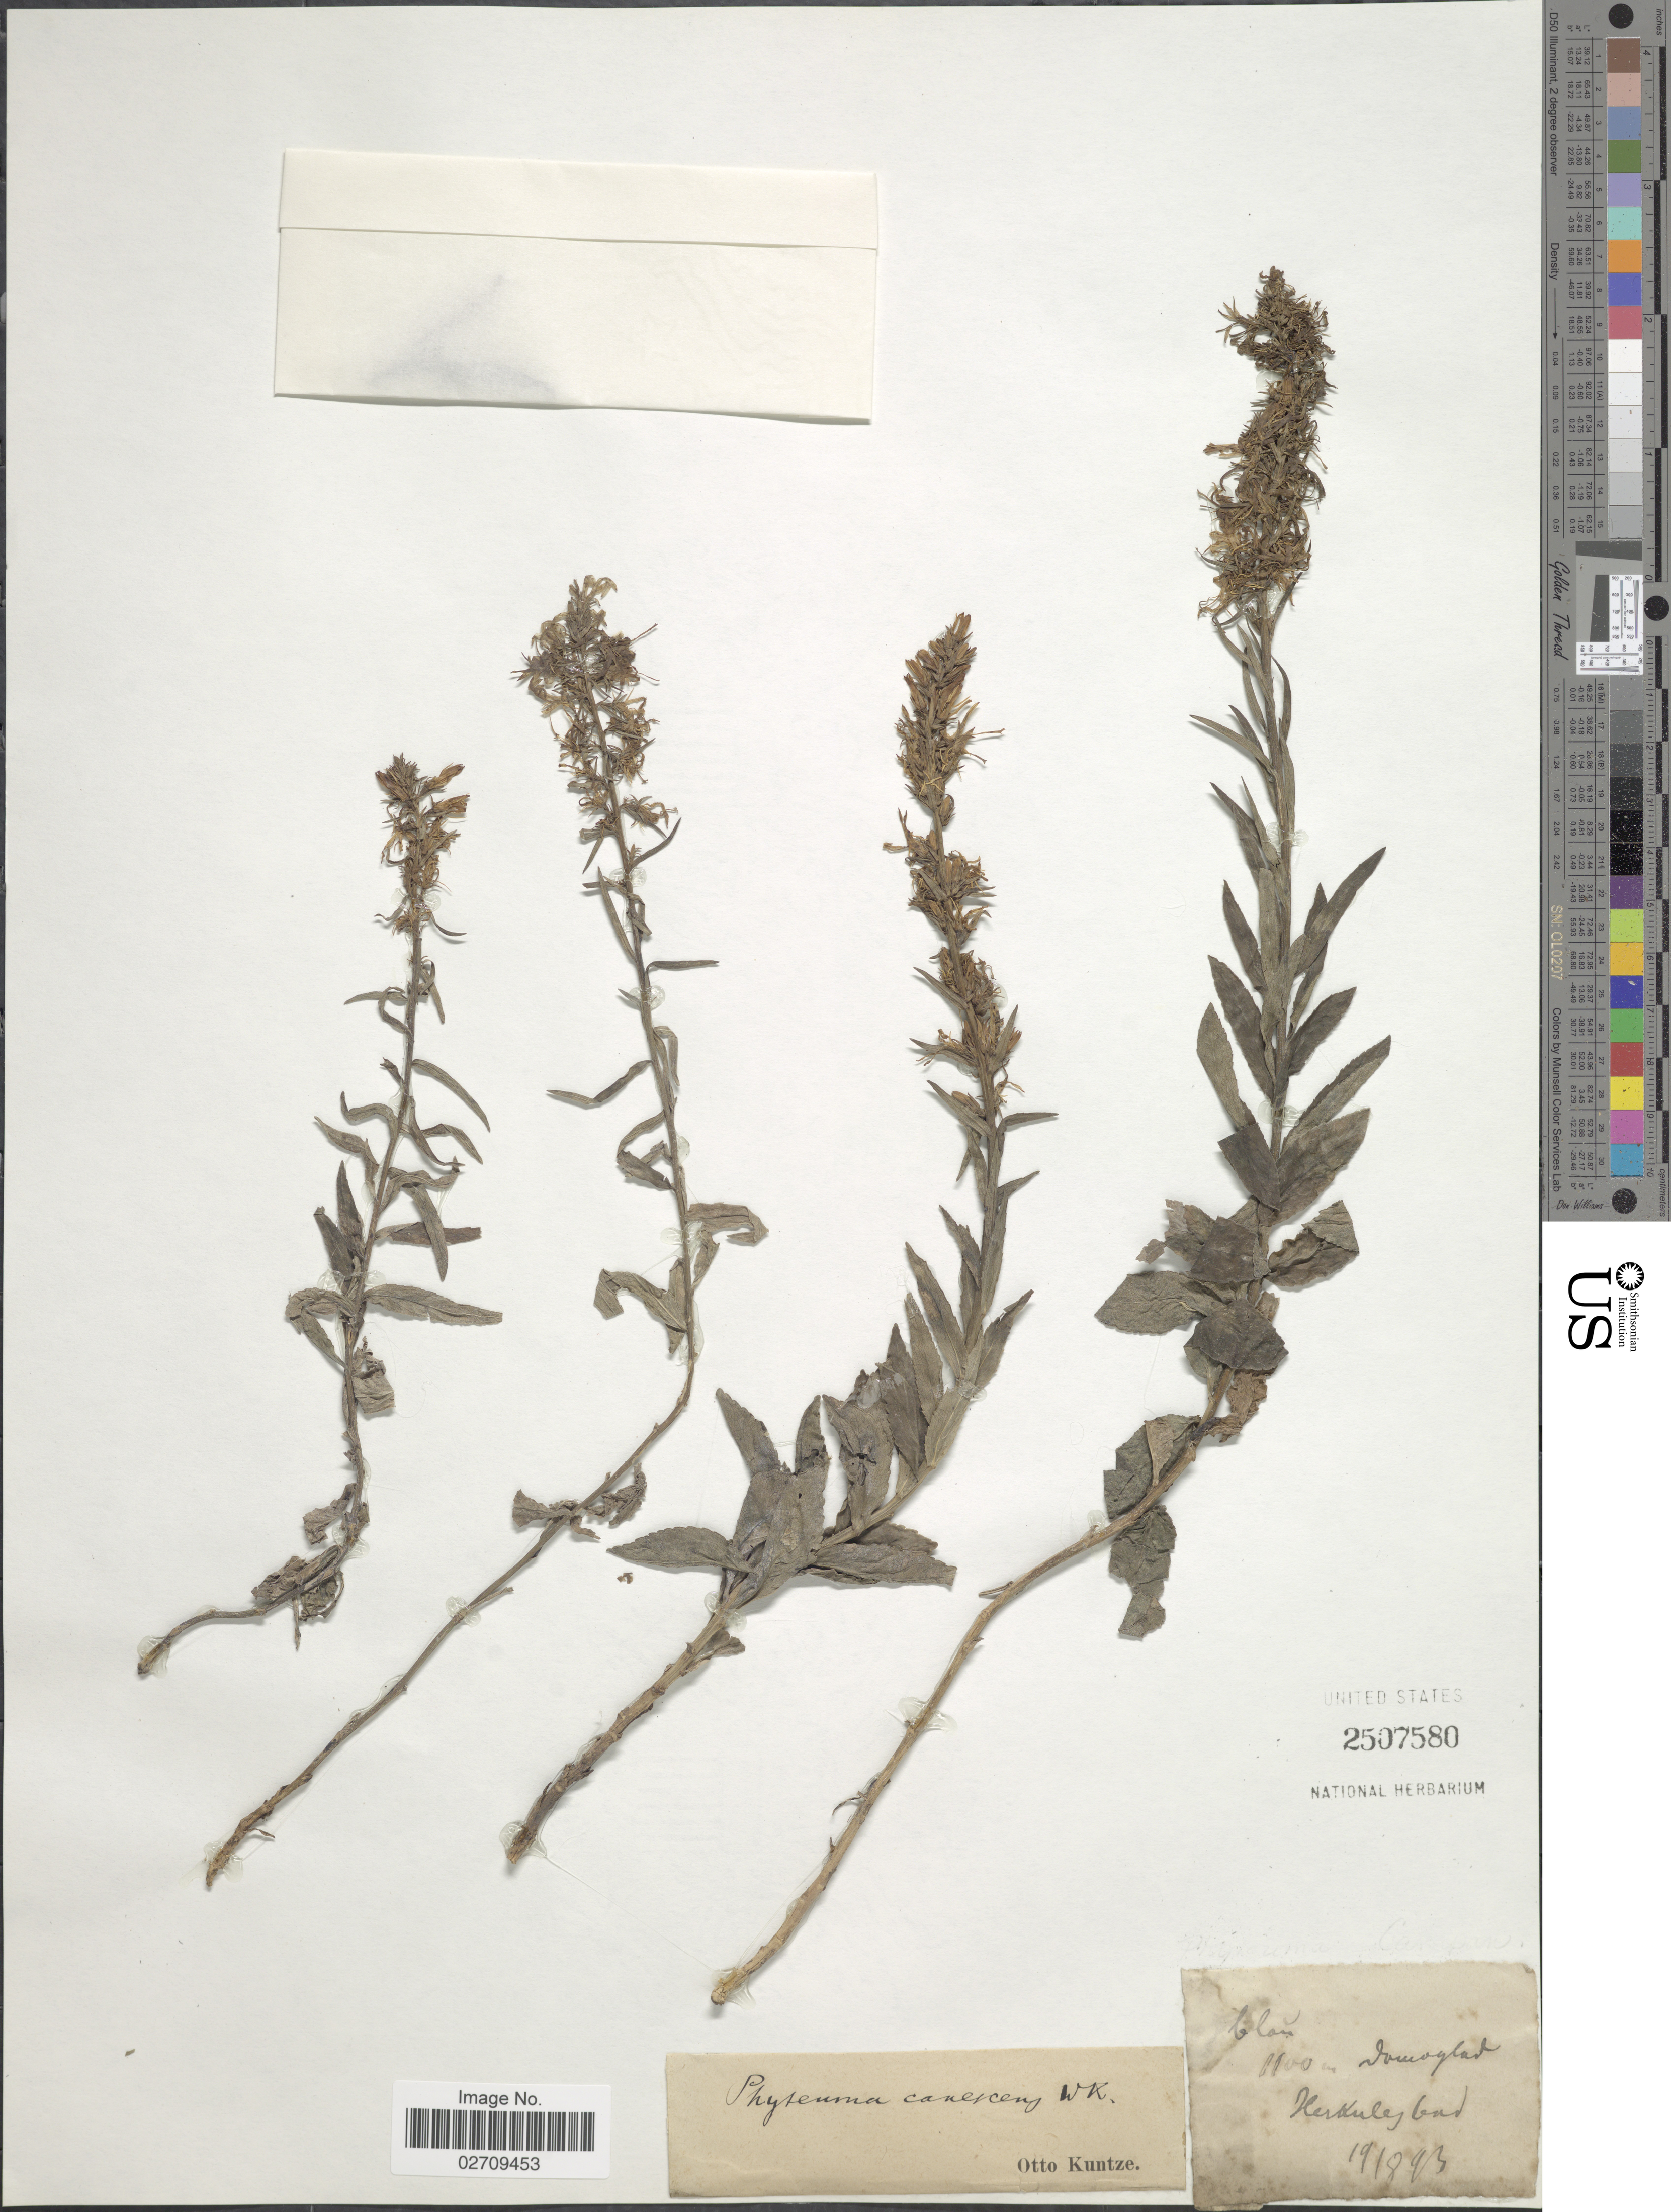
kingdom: Plantae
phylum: Tracheophyta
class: Magnoliopsida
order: Asterales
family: Campanulaceae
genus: Asyneuma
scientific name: Asyneuma canescens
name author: (Waldst. & Kit.) Griseb. & Schenk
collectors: C.E.O. Kuntze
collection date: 1893-08-19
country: Romania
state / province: Caras-Severin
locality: Herkulesbad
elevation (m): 1100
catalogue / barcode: US 2507580